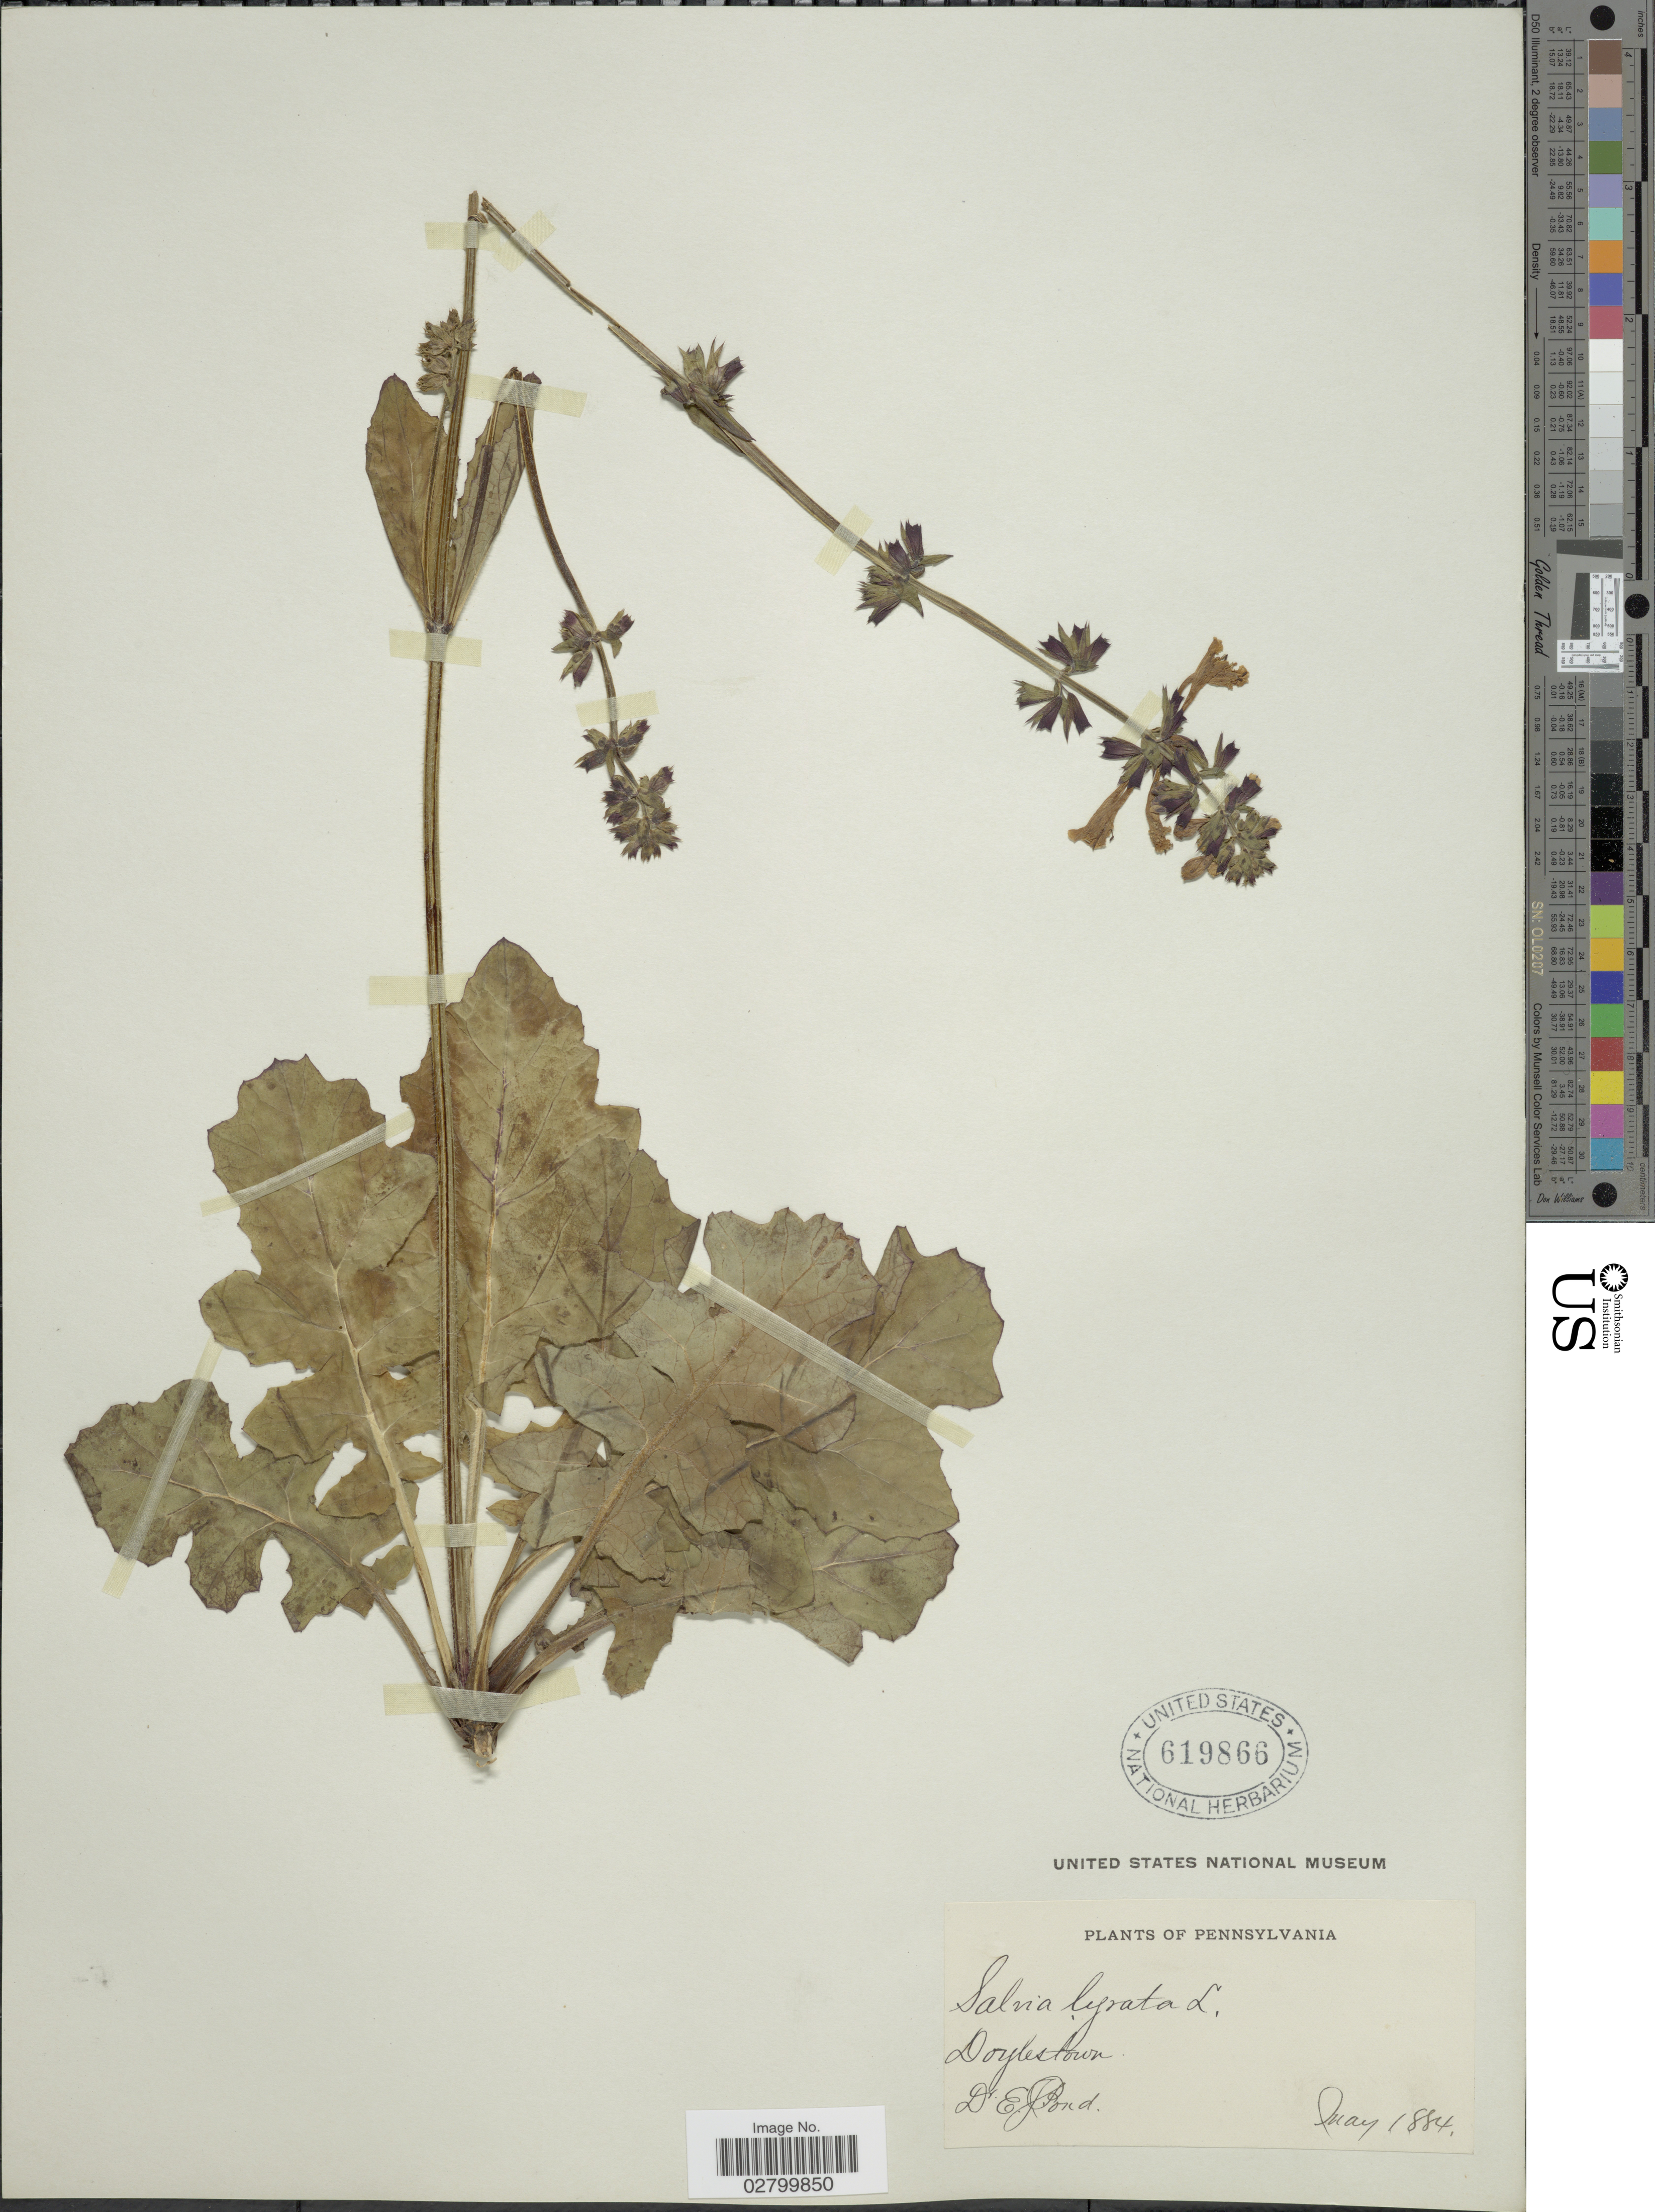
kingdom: Plantae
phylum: Tracheophyta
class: Magnoliopsida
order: Lamiales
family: Lamiaceae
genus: Salvia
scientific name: Salvia lyrata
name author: L.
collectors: E. Pond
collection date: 1884-05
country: United States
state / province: Pennsylvania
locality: Doylestown.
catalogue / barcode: US 619866